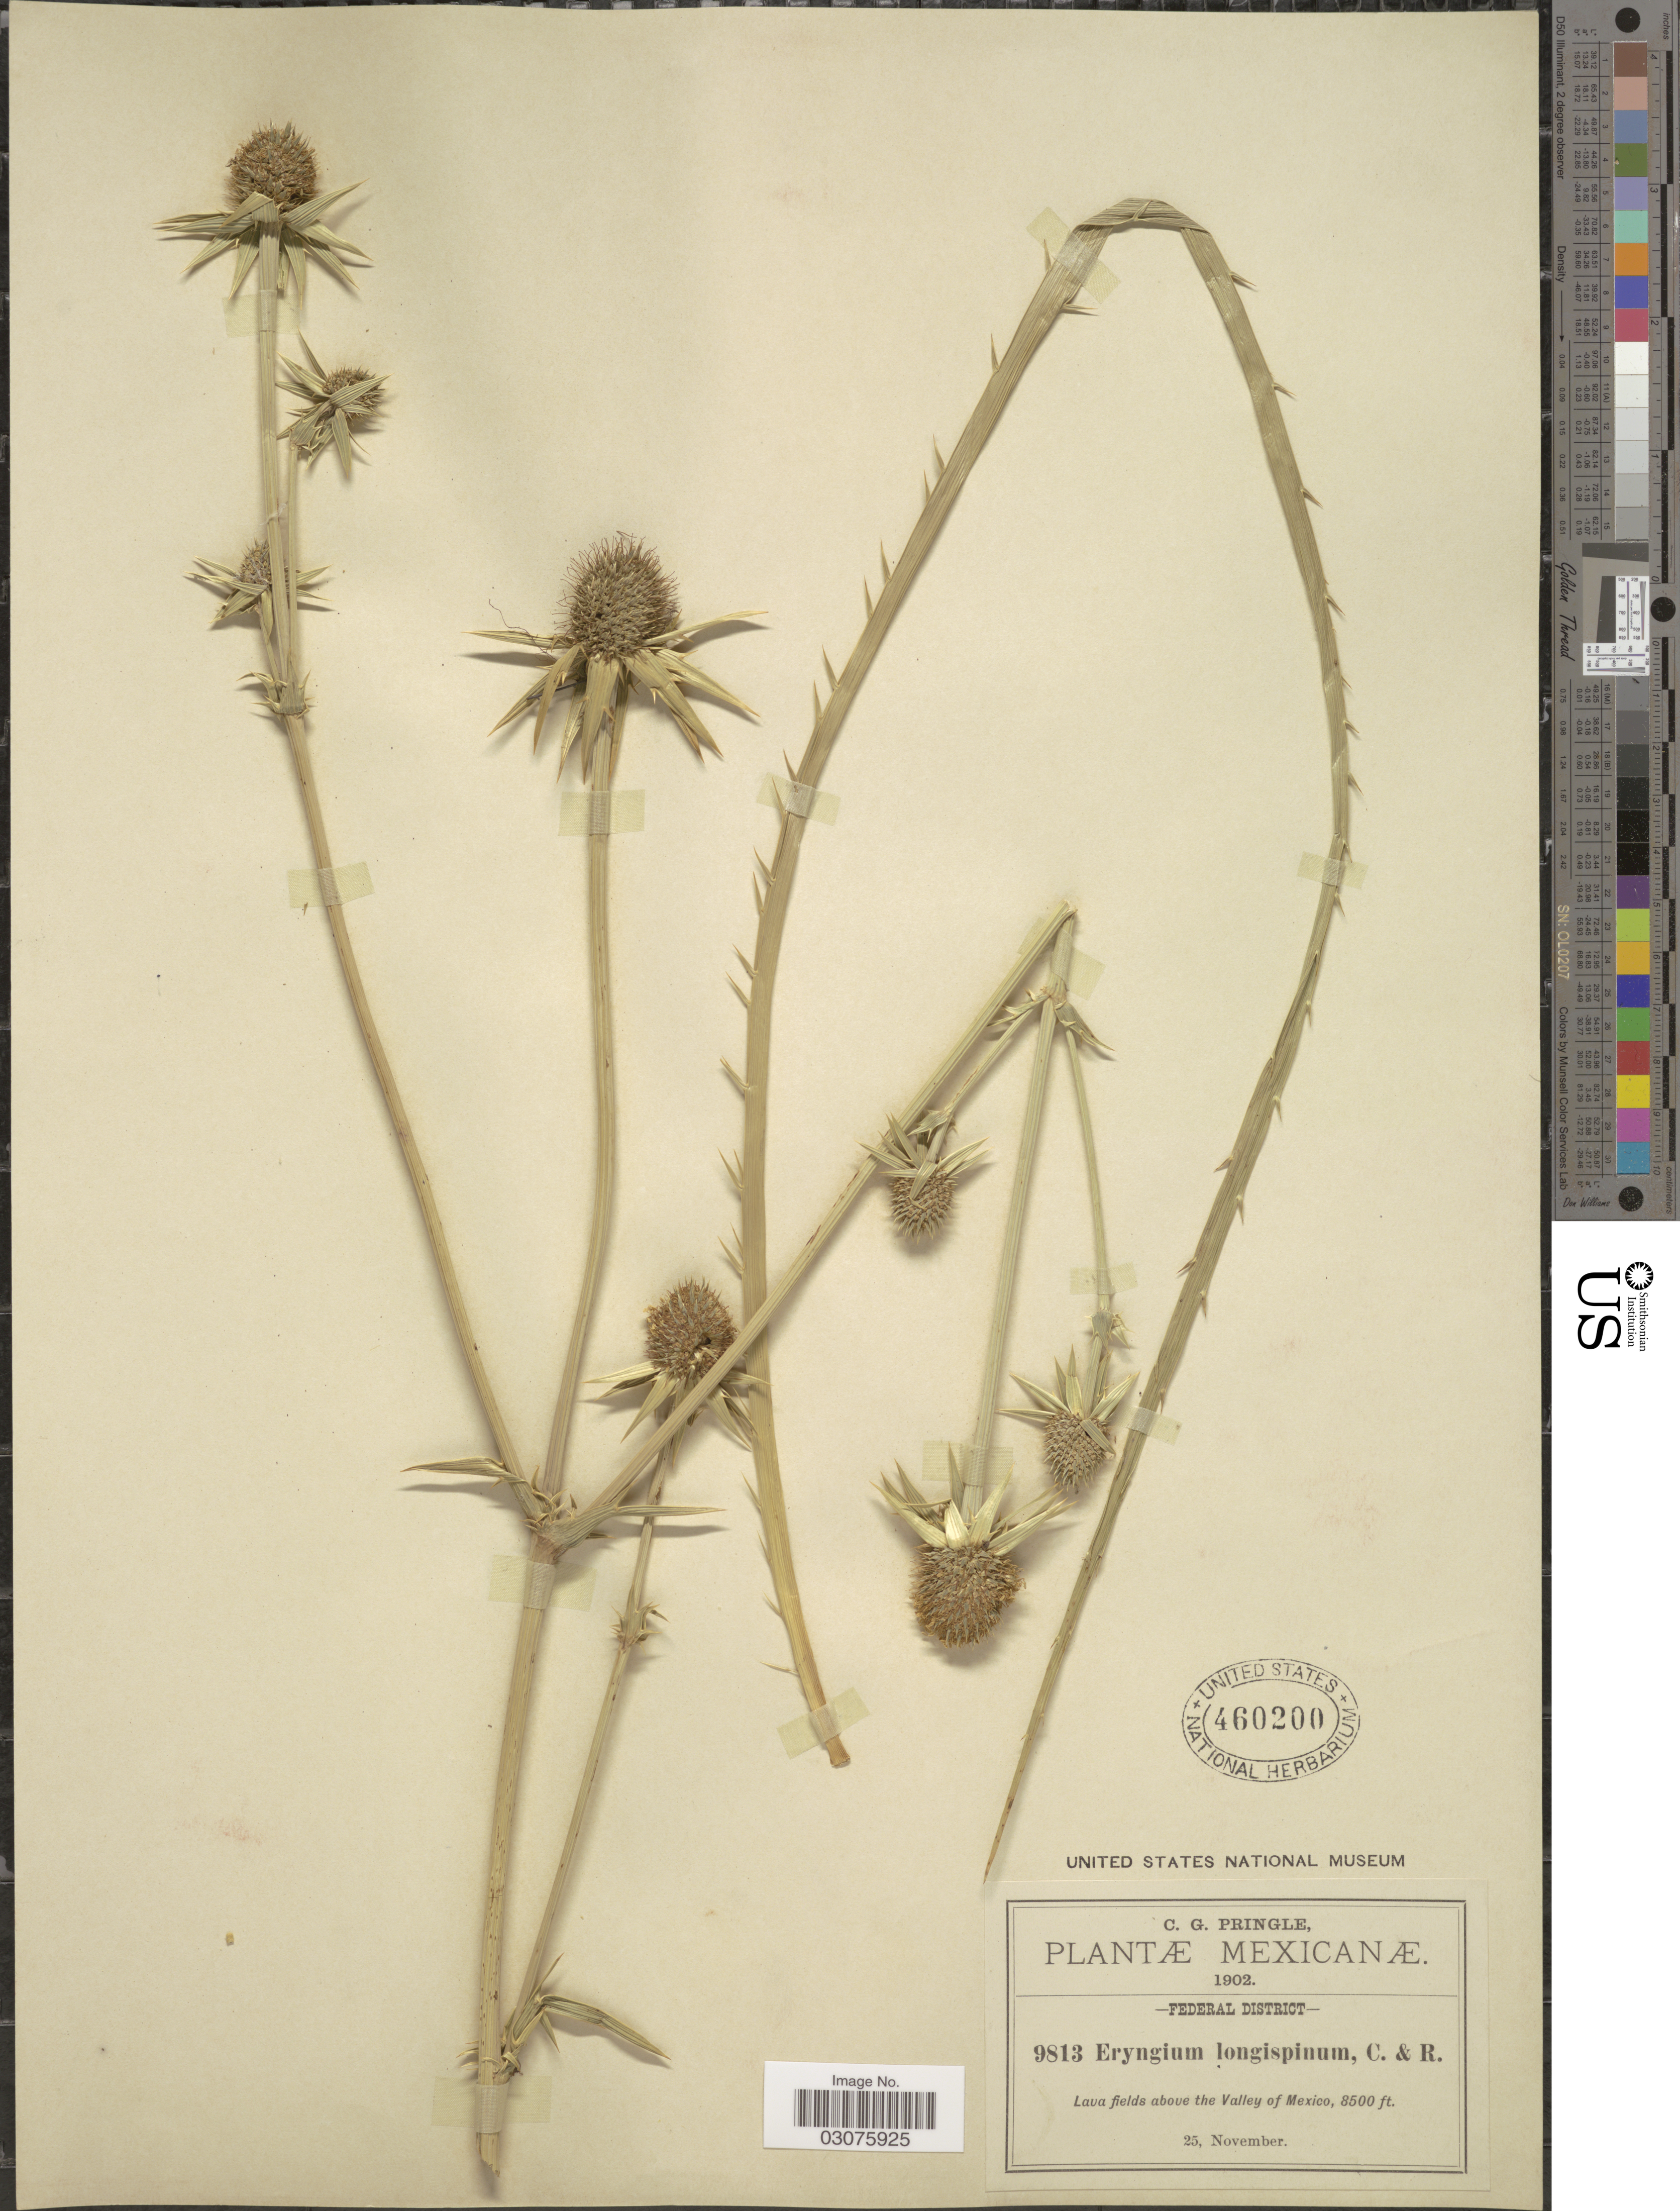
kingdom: Plantae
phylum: Tracheophyta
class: Magnoliopsida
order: Apiales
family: Apiaceae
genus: Eryngium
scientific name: Eryngium pectinatum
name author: C. Presl ex DC.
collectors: C. G. Pringle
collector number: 9813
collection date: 1902-11-25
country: Mexico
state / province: Distrito Federal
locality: Lava fields above the Valley of Mexico.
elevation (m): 2591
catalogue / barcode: US 460200